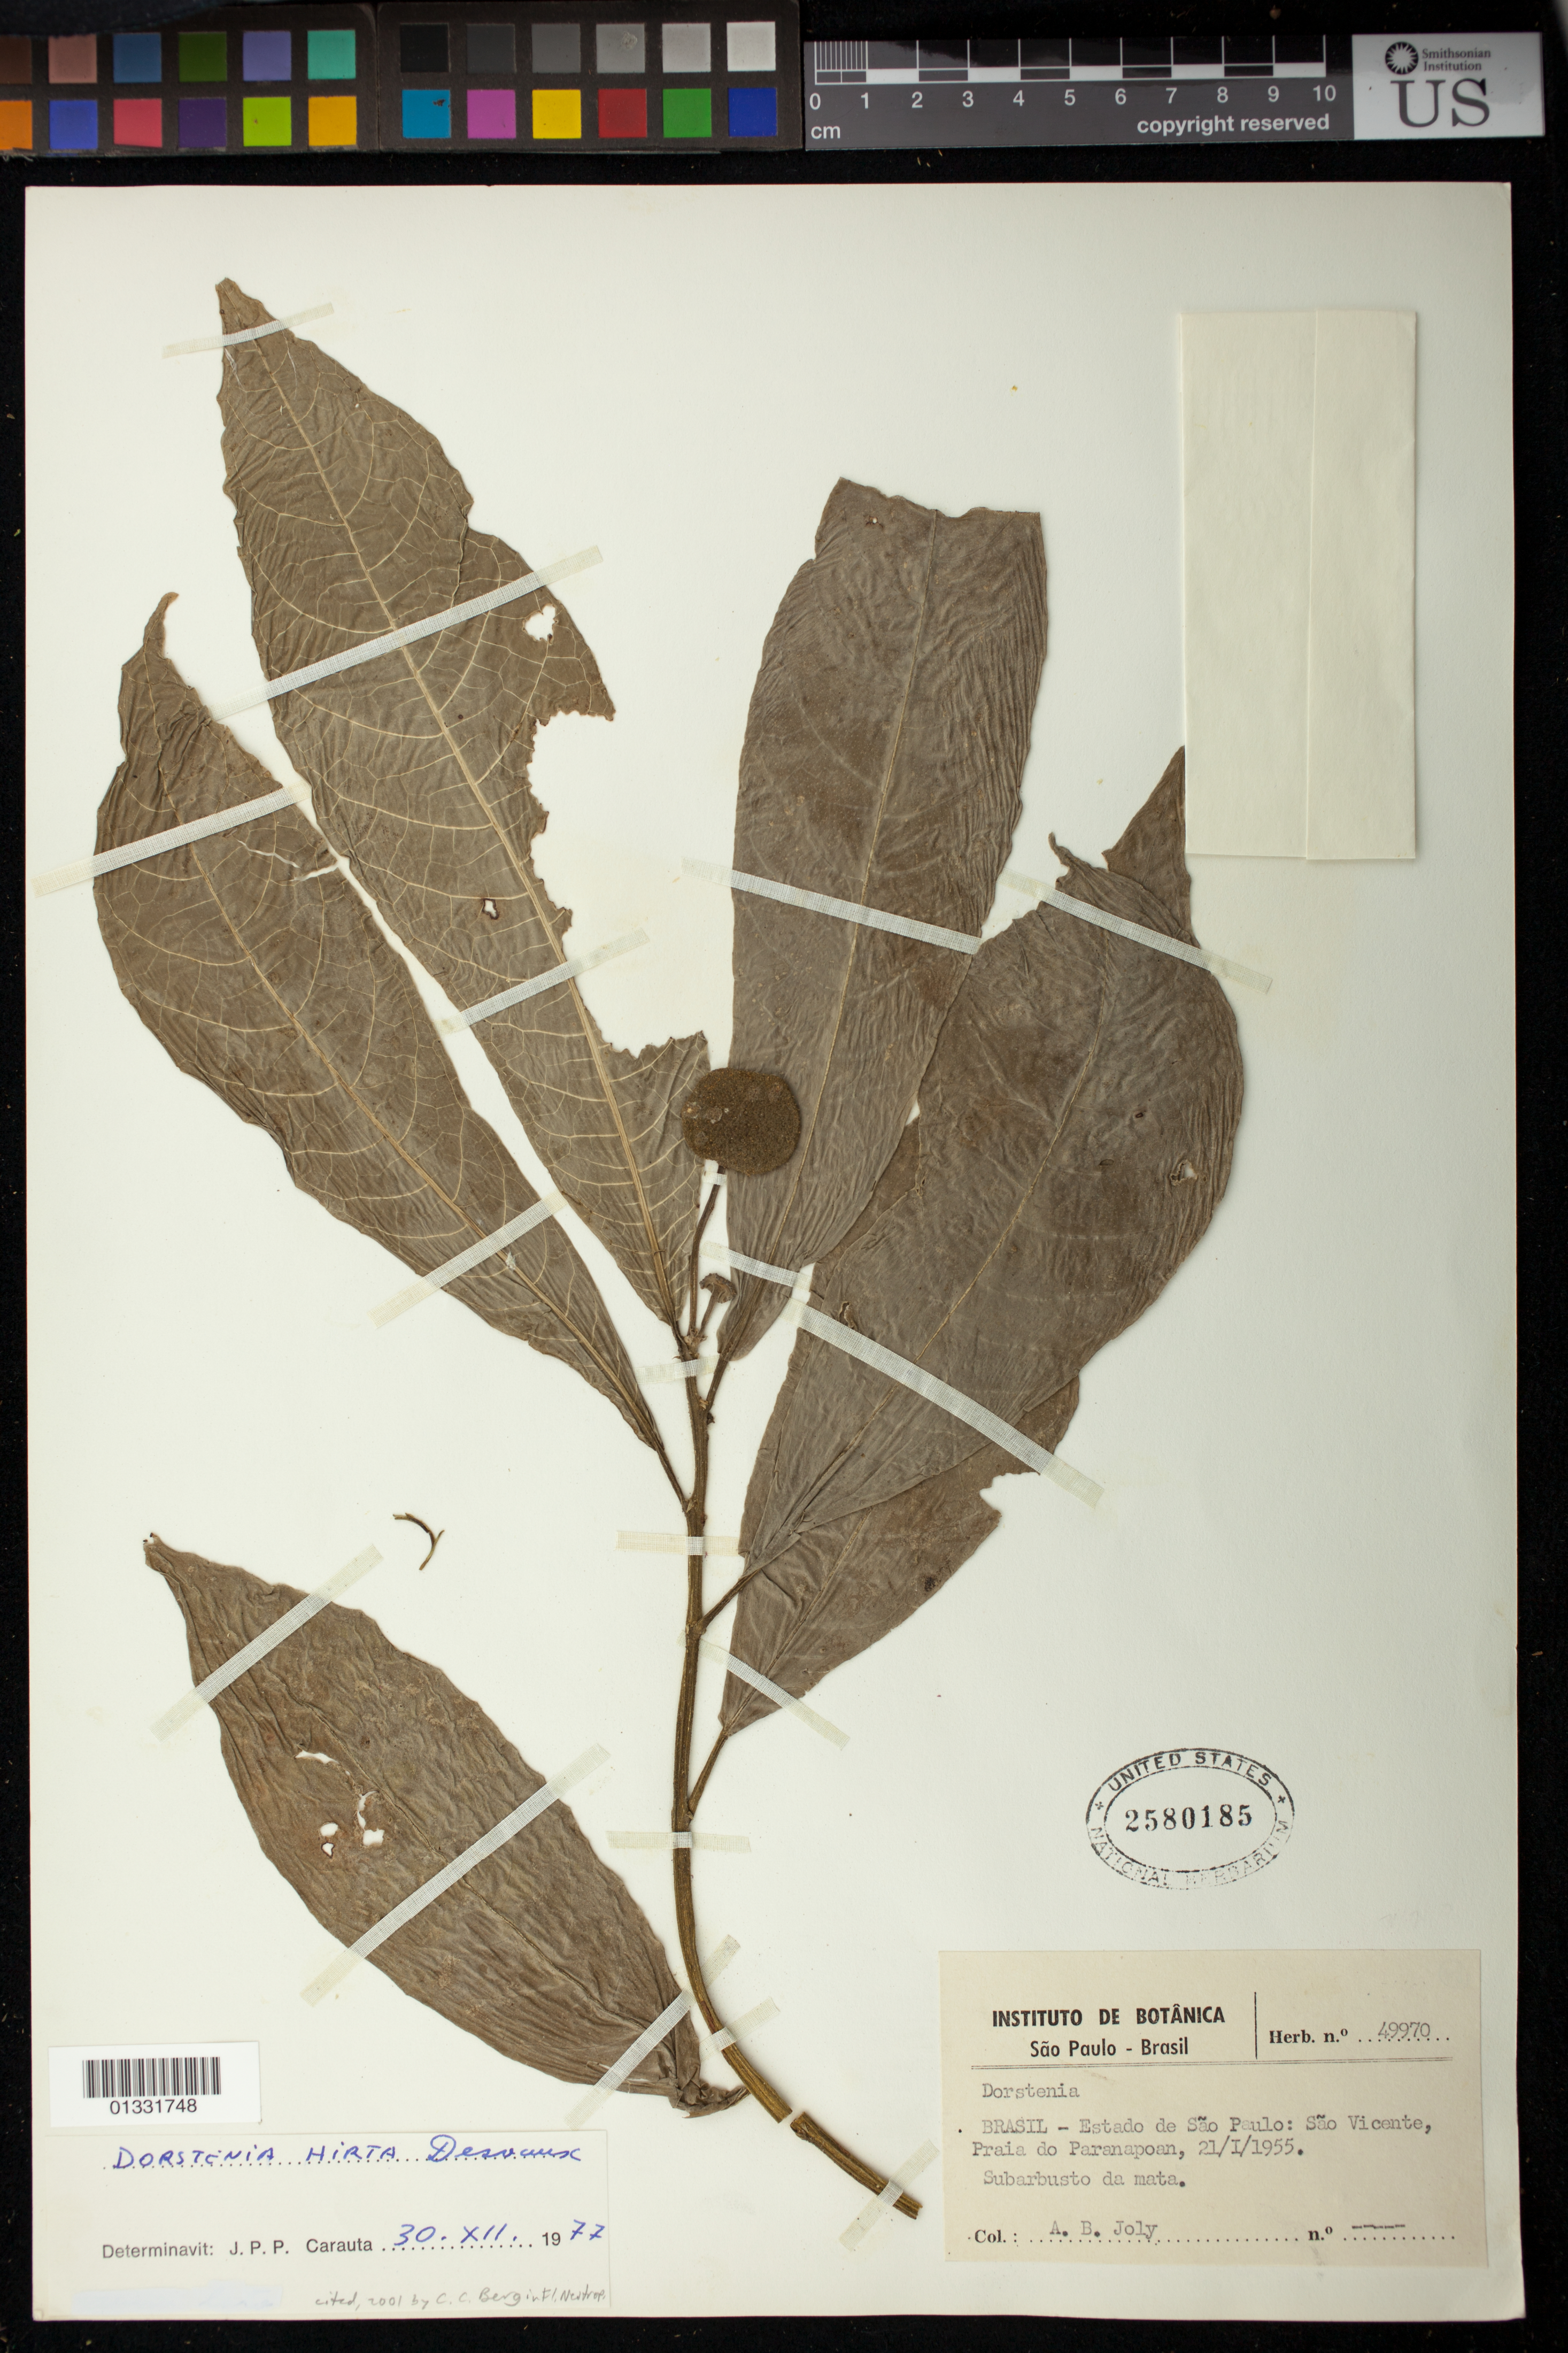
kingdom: Plantae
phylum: Tracheophyta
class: Magnoliopsida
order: Rosales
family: Moraceae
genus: Dorstenia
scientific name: Dorstenia hirta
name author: Desv.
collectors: A. Joly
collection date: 1955-01-21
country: Brazil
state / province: São Paulo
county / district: São Vicente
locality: Praia do Paranapoan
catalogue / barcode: US 2580185